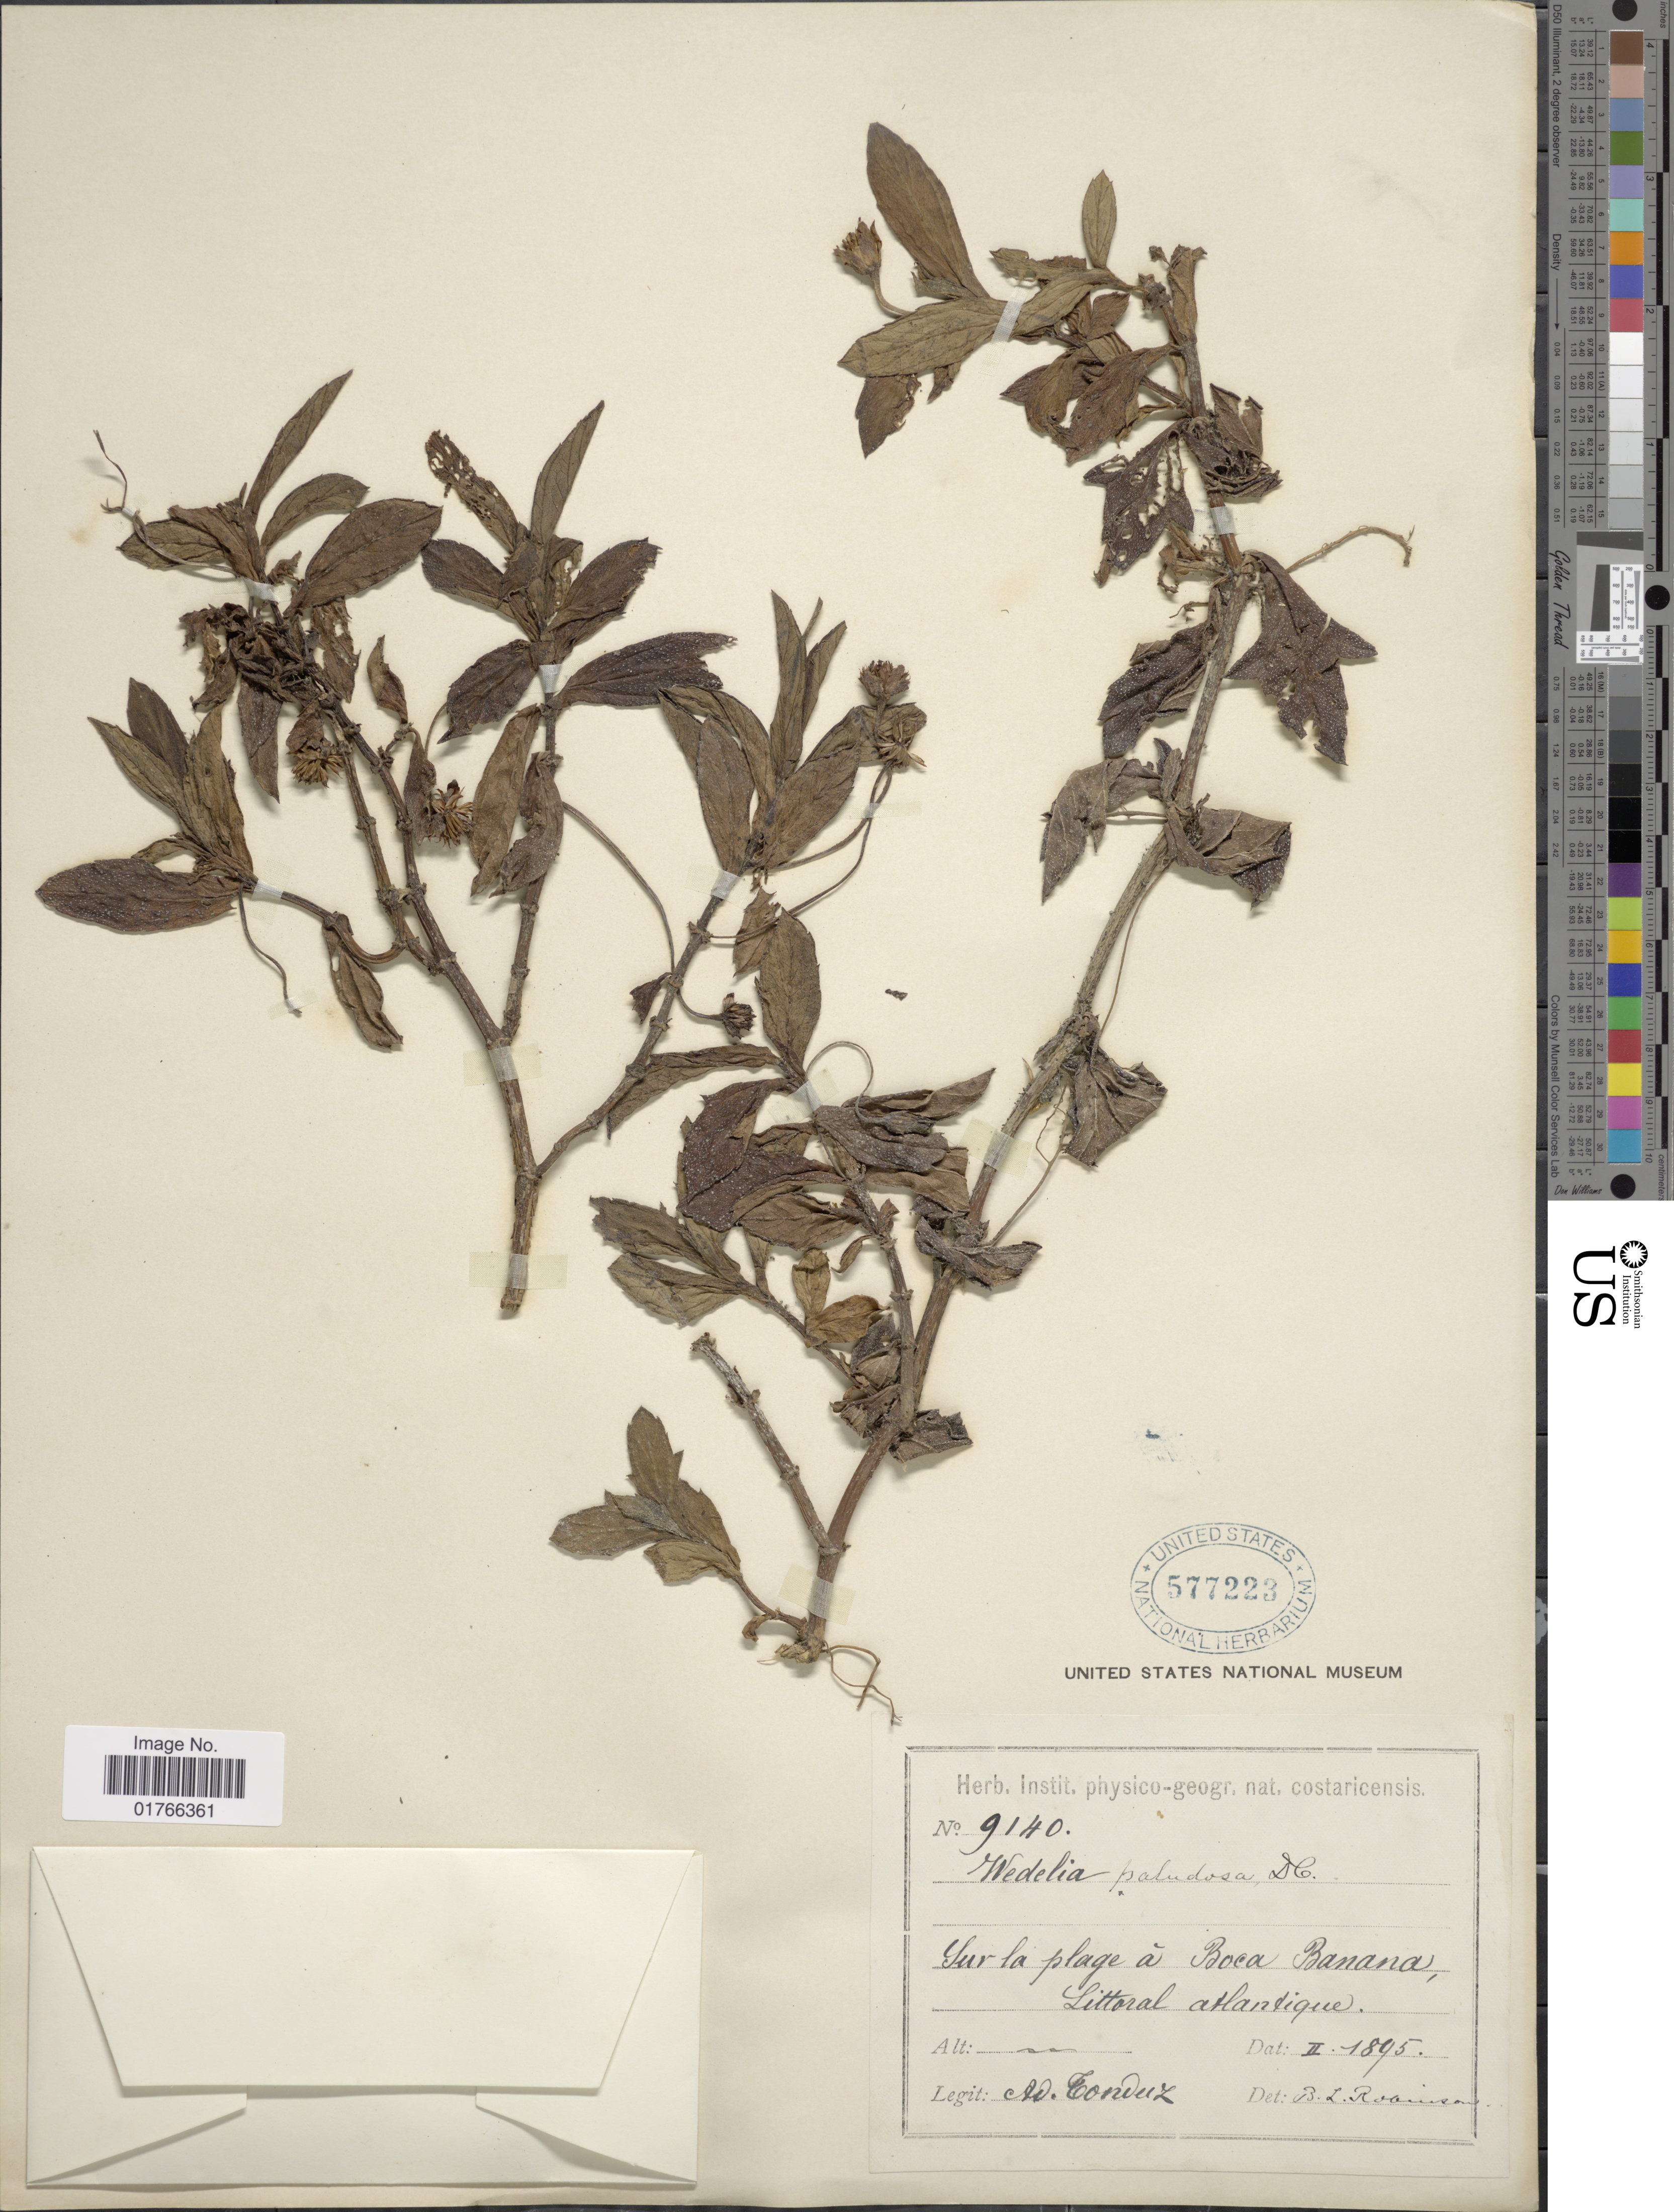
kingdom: Plantae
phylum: Tracheophyta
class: Magnoliopsida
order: Asterales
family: Asteraceae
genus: Sphagneticola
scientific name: Sphagneticola trilobata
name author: (L.) Pruski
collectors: A. Tonduz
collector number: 9140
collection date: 1895-02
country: Costa Rica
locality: Sura la plage a Boca Banana, Littoral atlantique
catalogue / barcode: US 577223